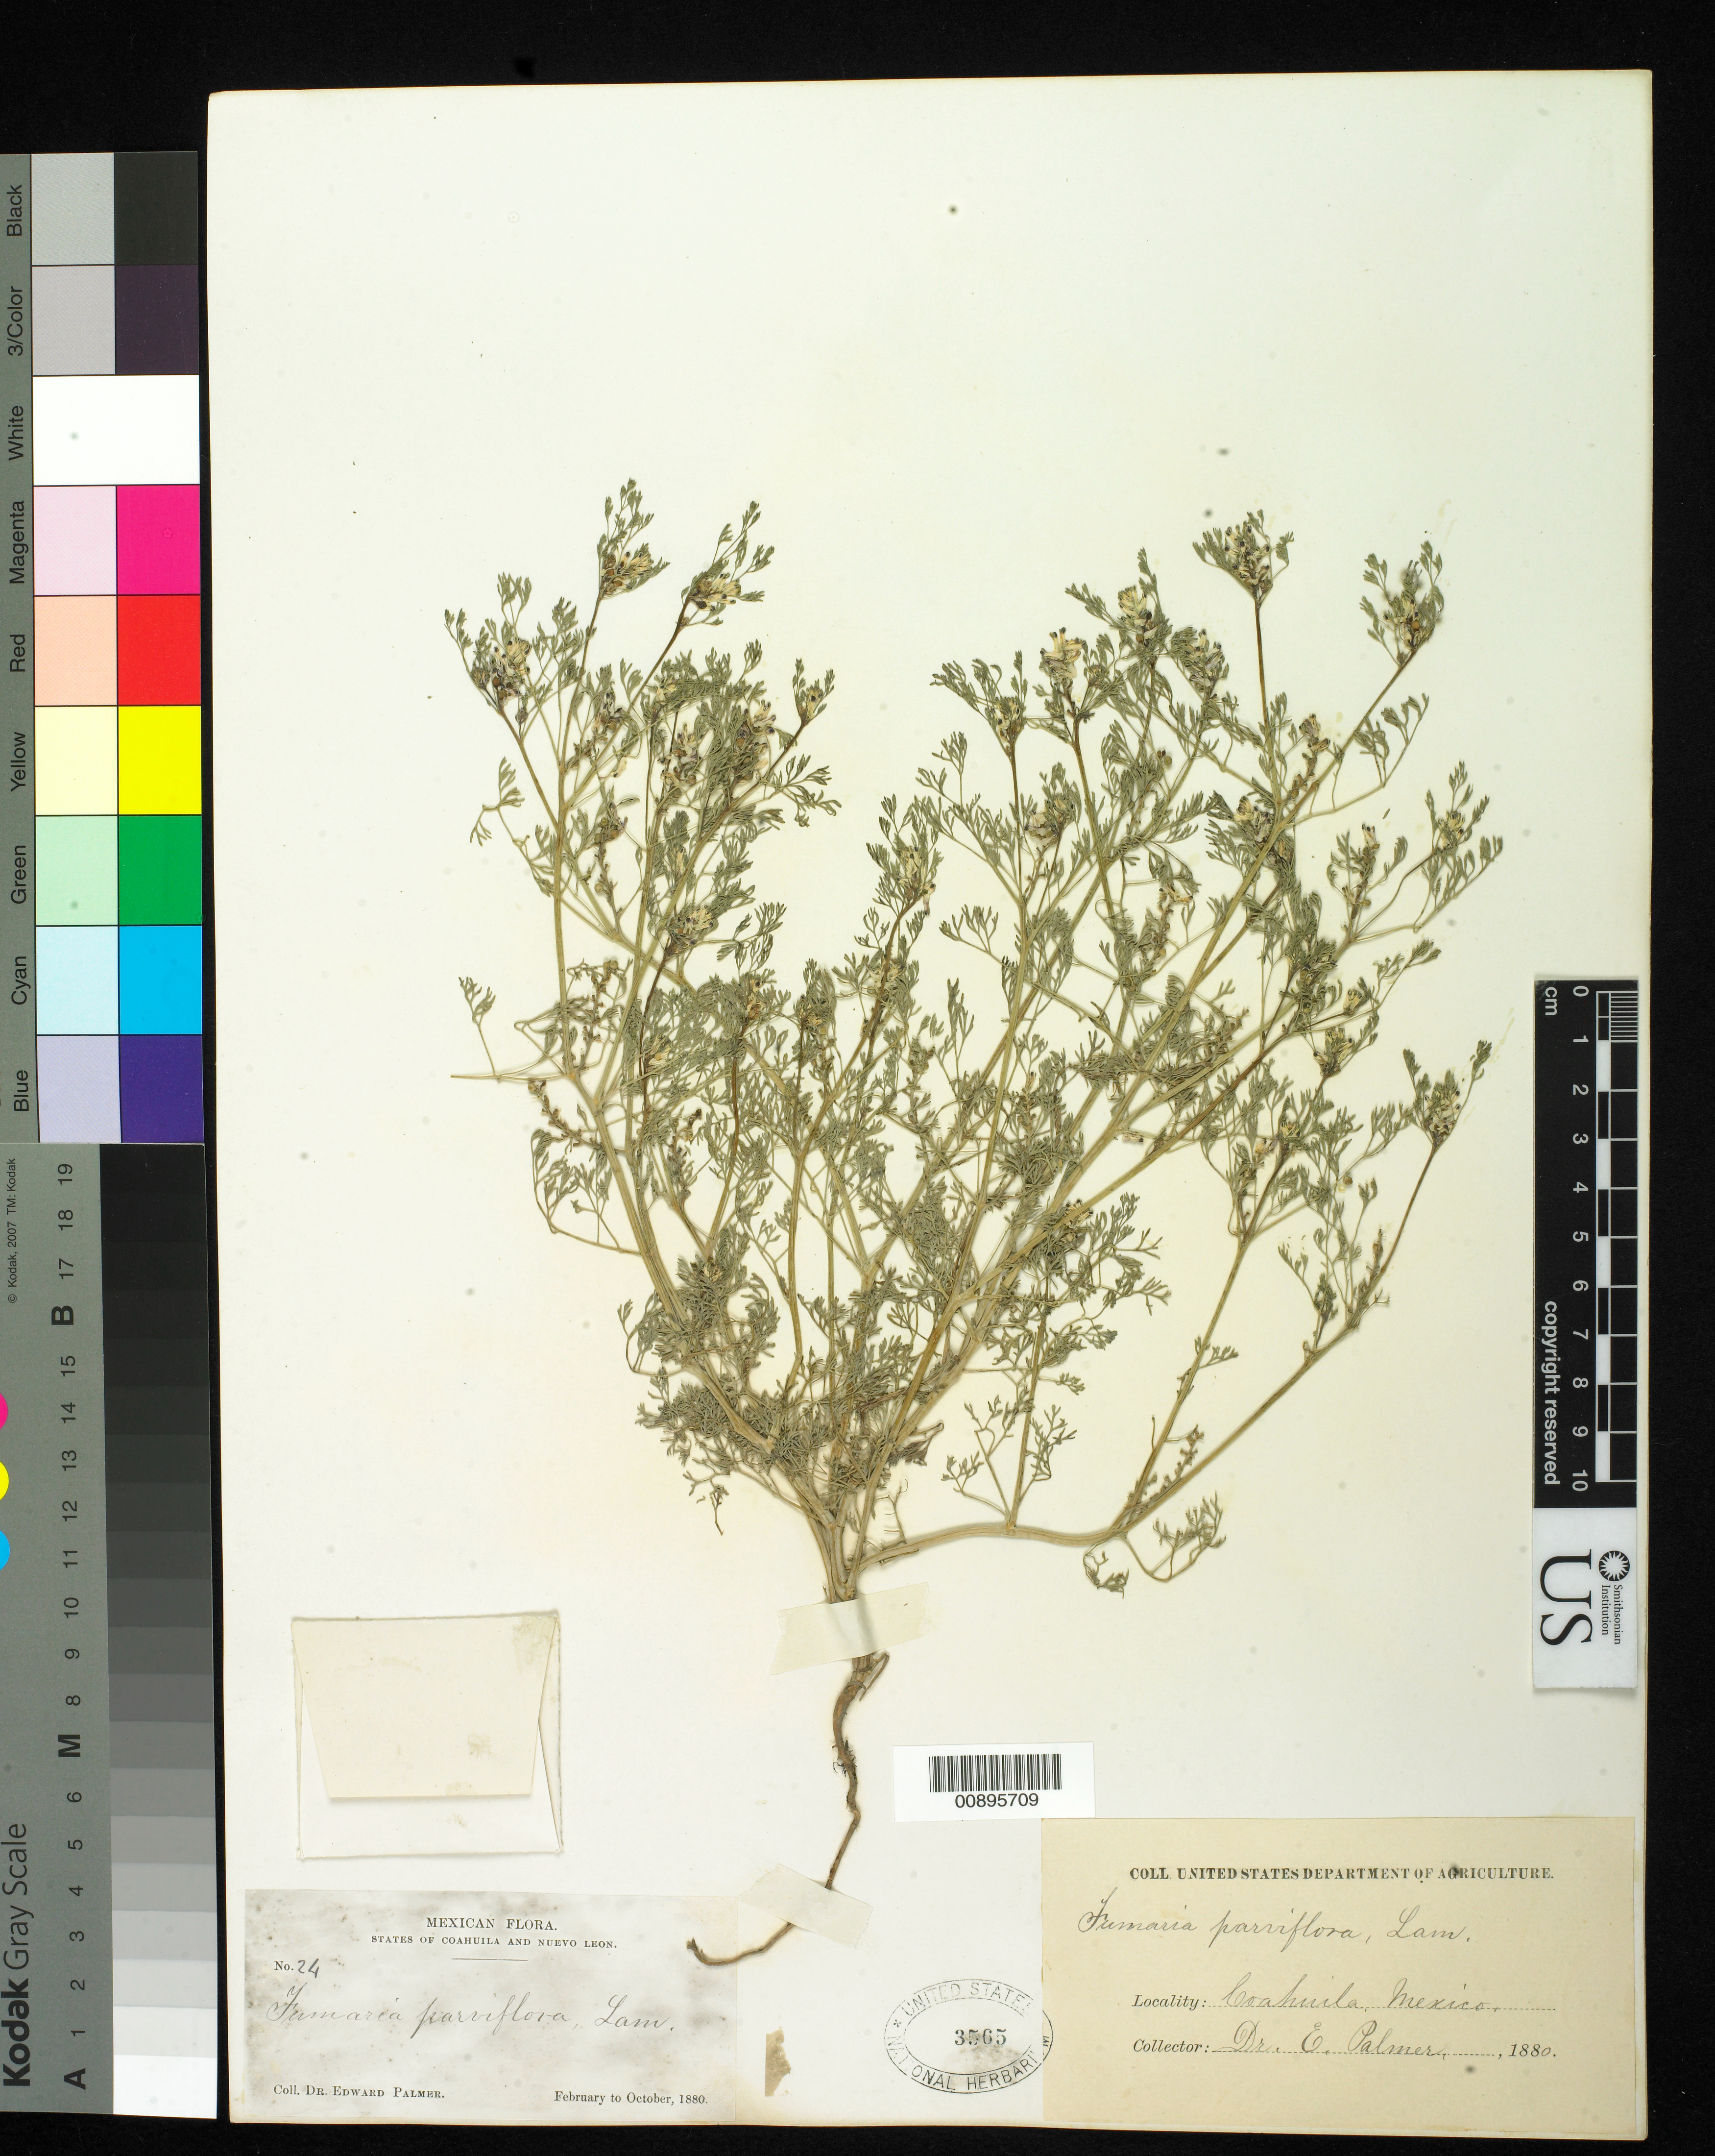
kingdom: Plantae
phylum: Tracheophyta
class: Magnoliopsida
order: Ranunculales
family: Papaveraceae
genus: Fumaria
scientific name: Fumaria parviflora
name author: Lam.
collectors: E. Palmer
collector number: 24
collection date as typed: Feb 1880 to -- Oct 1880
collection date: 1880-02/1880-10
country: Mexico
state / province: Coahuila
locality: Coahuila.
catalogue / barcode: US 3565